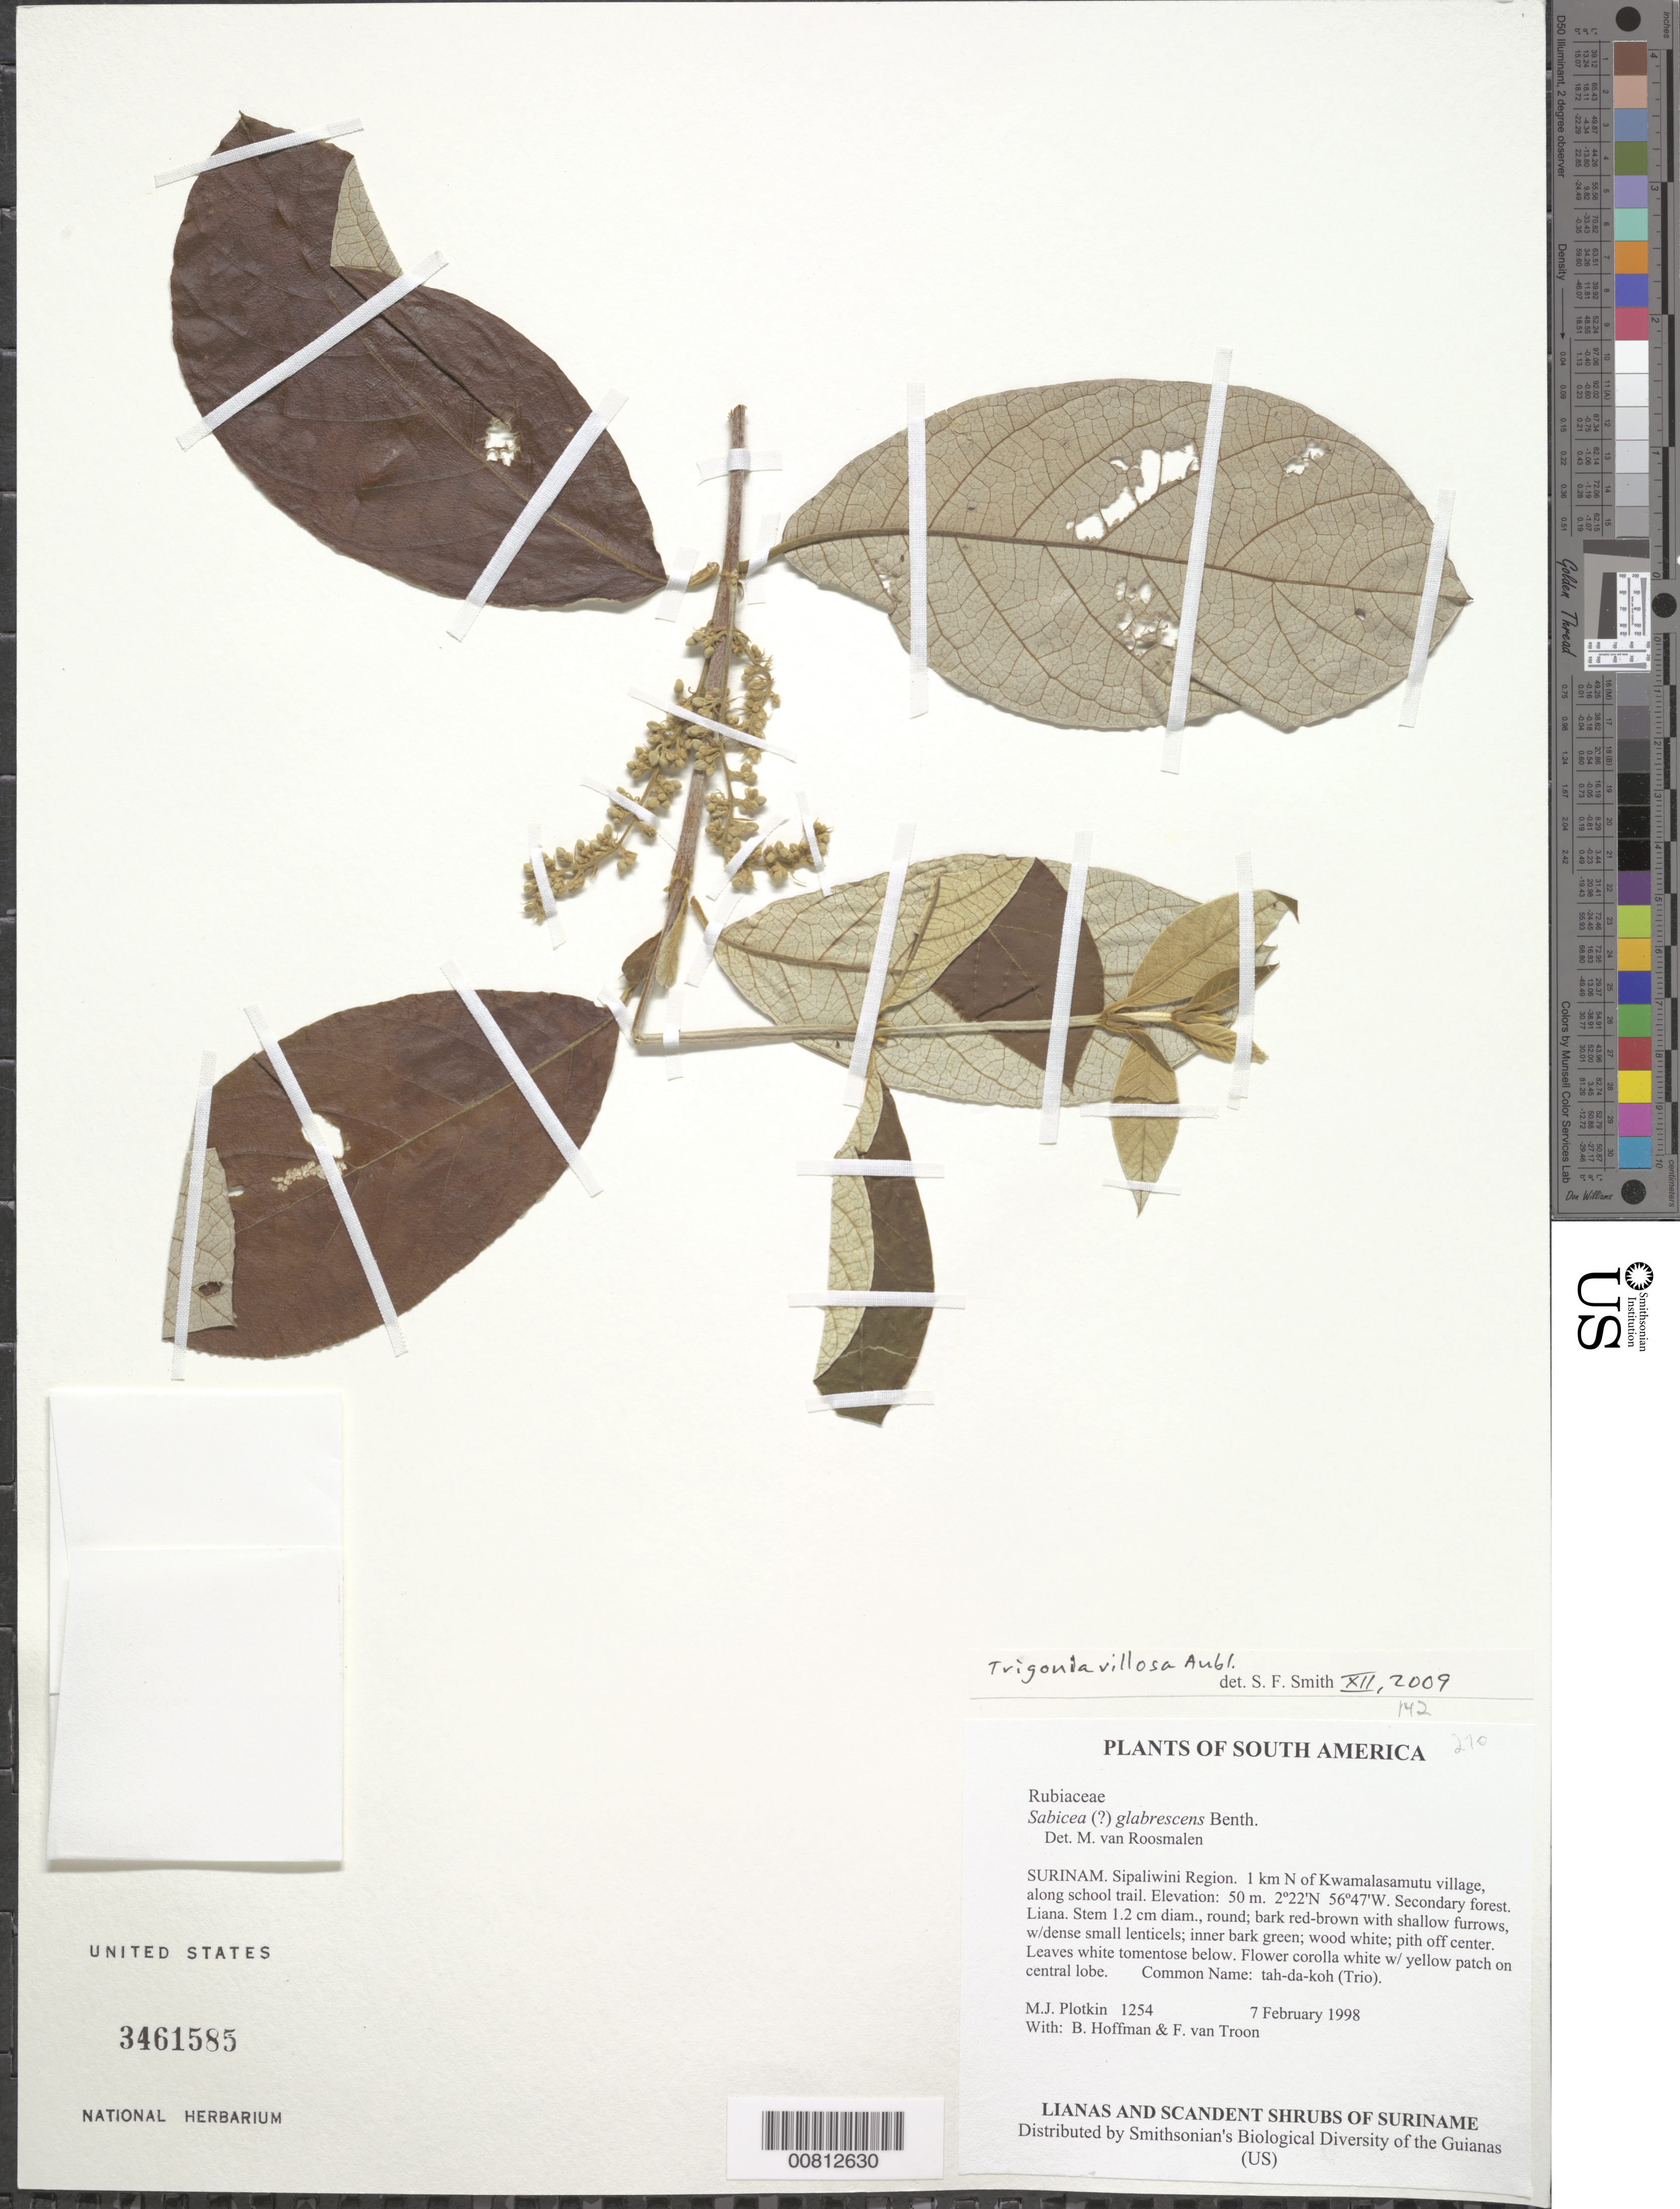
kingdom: Plantae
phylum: Tracheophyta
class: Magnoliopsida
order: Malpighiales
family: Trigoniaceae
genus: Trigonia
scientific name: Trigonia villosa var. villosa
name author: Aubl.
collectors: M. Plotkin, B. Hoffman & F. Van Troon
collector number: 1254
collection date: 1998-02-07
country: Suriname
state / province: Sipaliwini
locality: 1 km N of Kwamalasamutu village, along school trail.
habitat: Secondary forest.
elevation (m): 50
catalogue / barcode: US 3461585